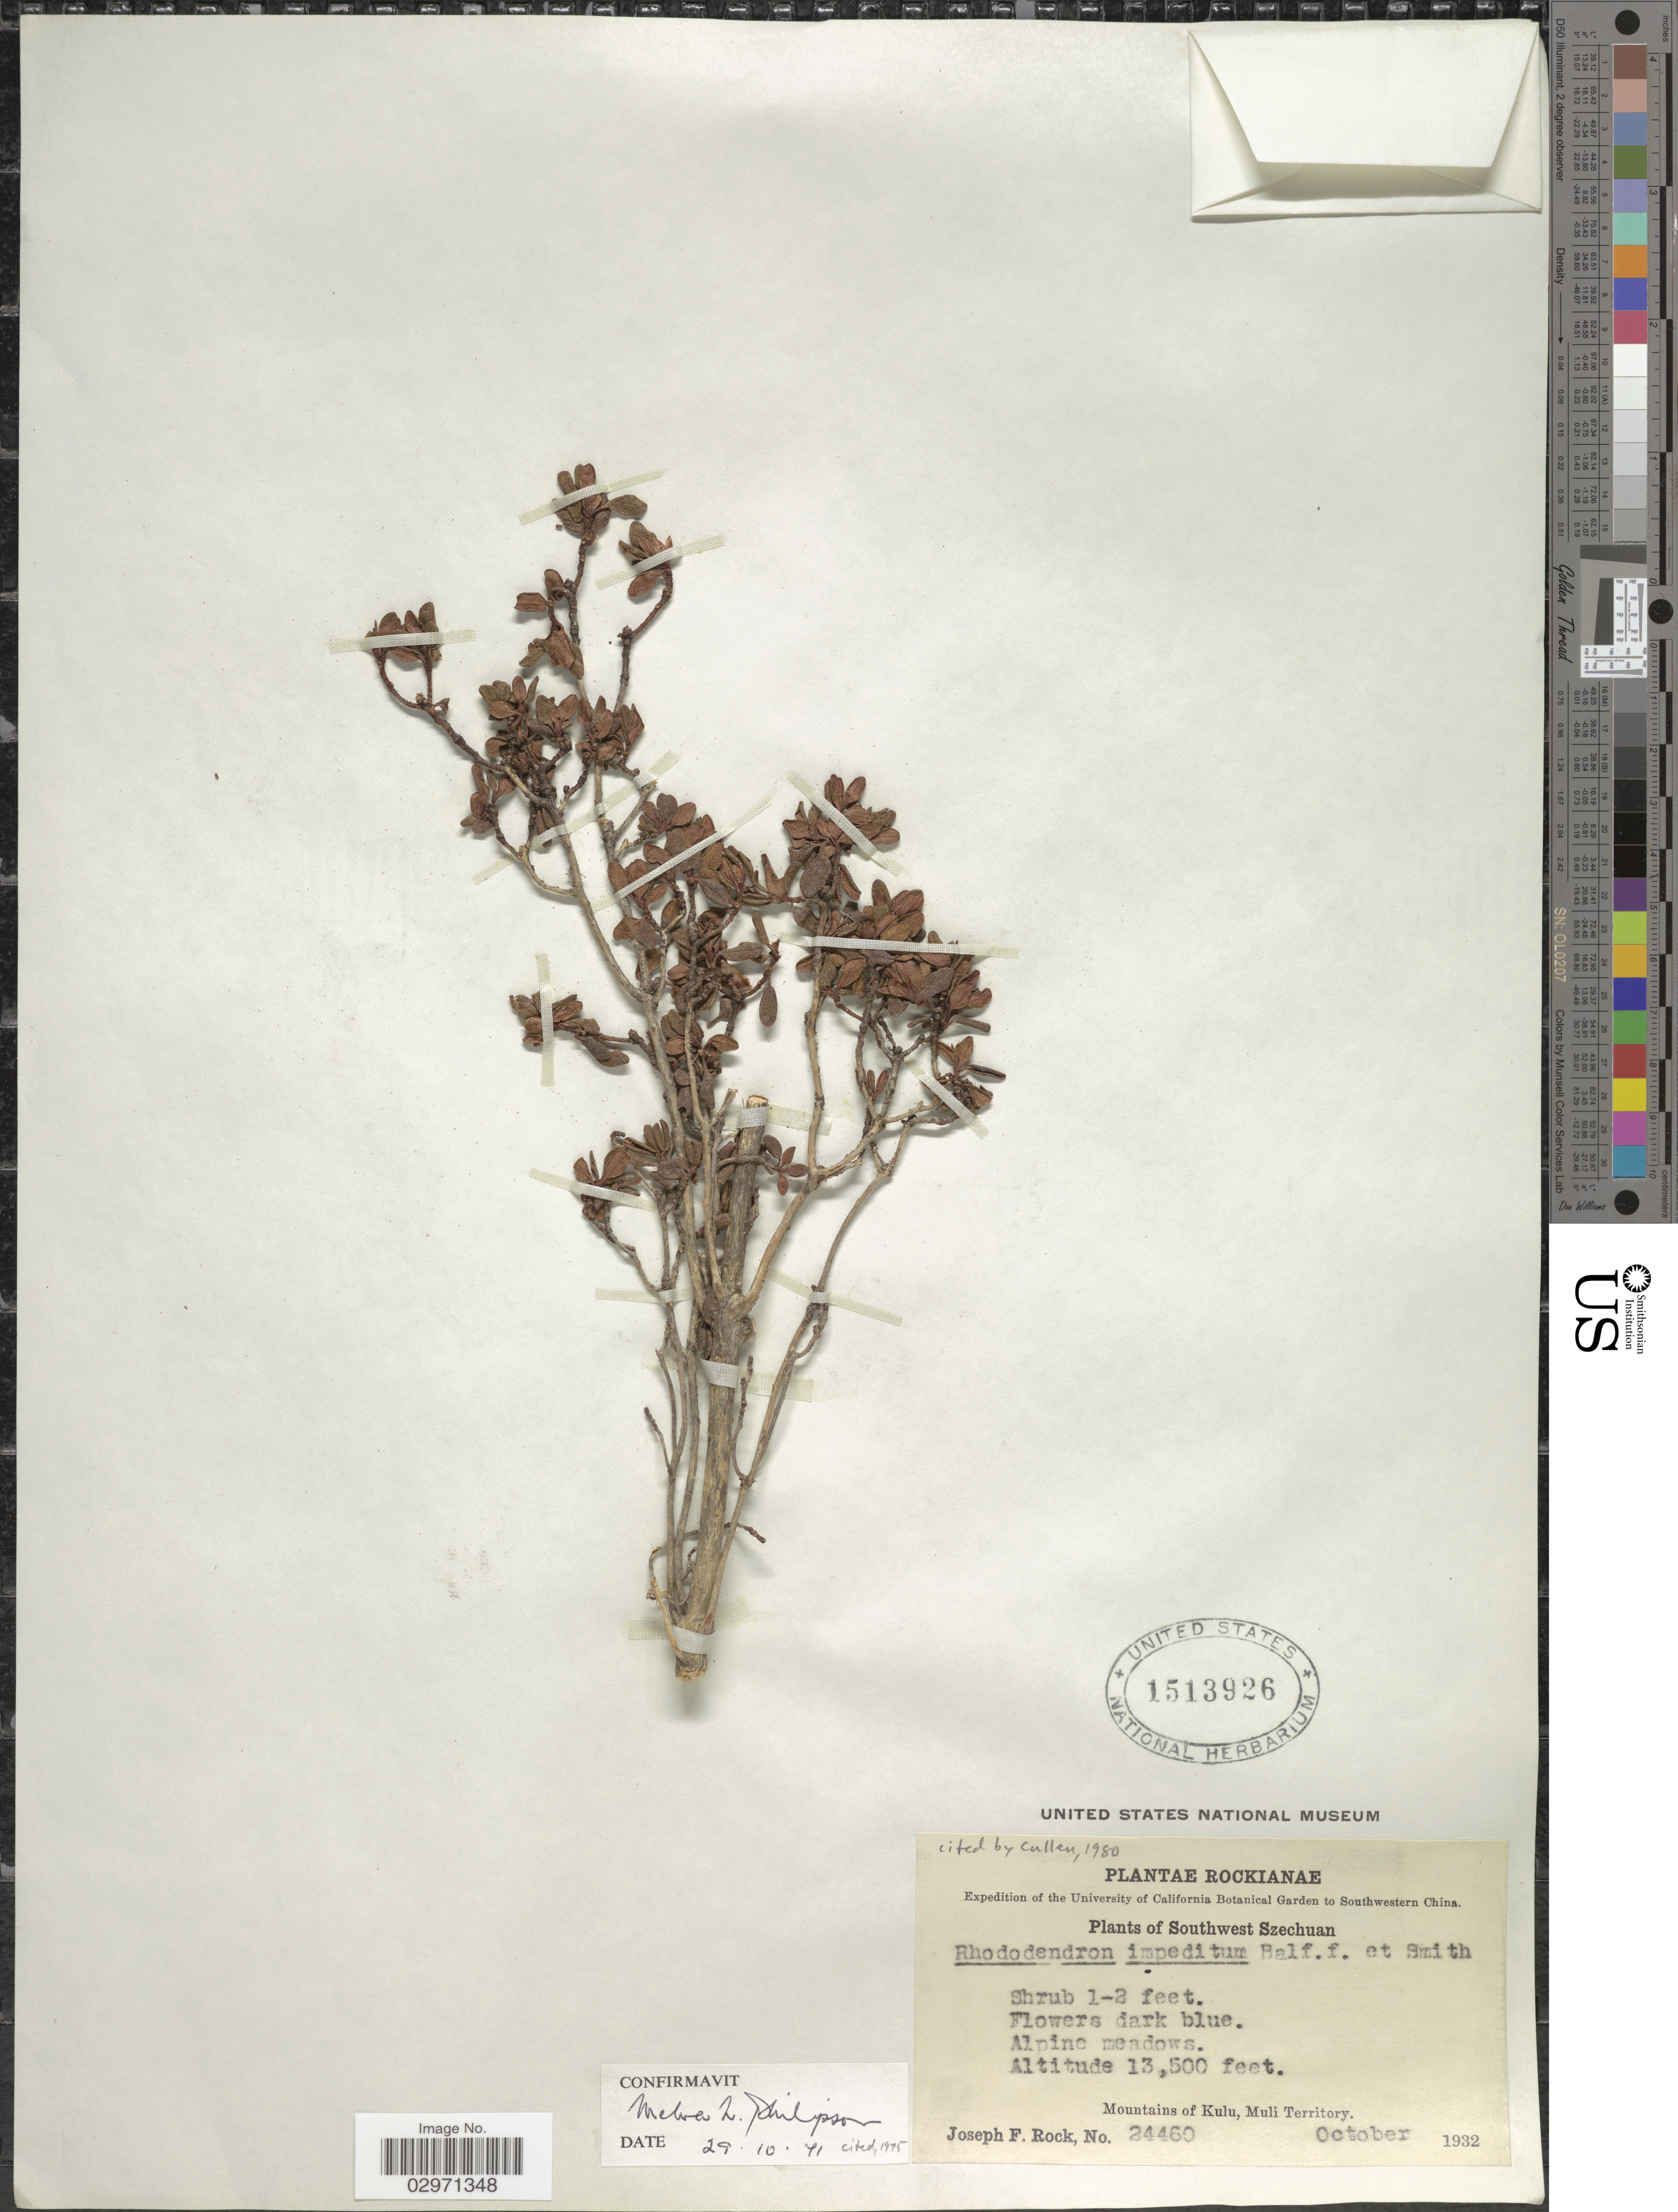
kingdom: Plantae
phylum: Tracheophyta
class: Magnoliopsida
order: Ericales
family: Ericaceae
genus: Rhododendron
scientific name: Rhododendron impeditum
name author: Balf. f. & W.W. Sm.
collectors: J. F. Rock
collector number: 24460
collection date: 1932-10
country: China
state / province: Sichuan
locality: Southwestern China. Southwest Szechuan. Alpine meadows. Mountains of Kulu, Muli Territory.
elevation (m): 4115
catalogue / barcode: US 1513926